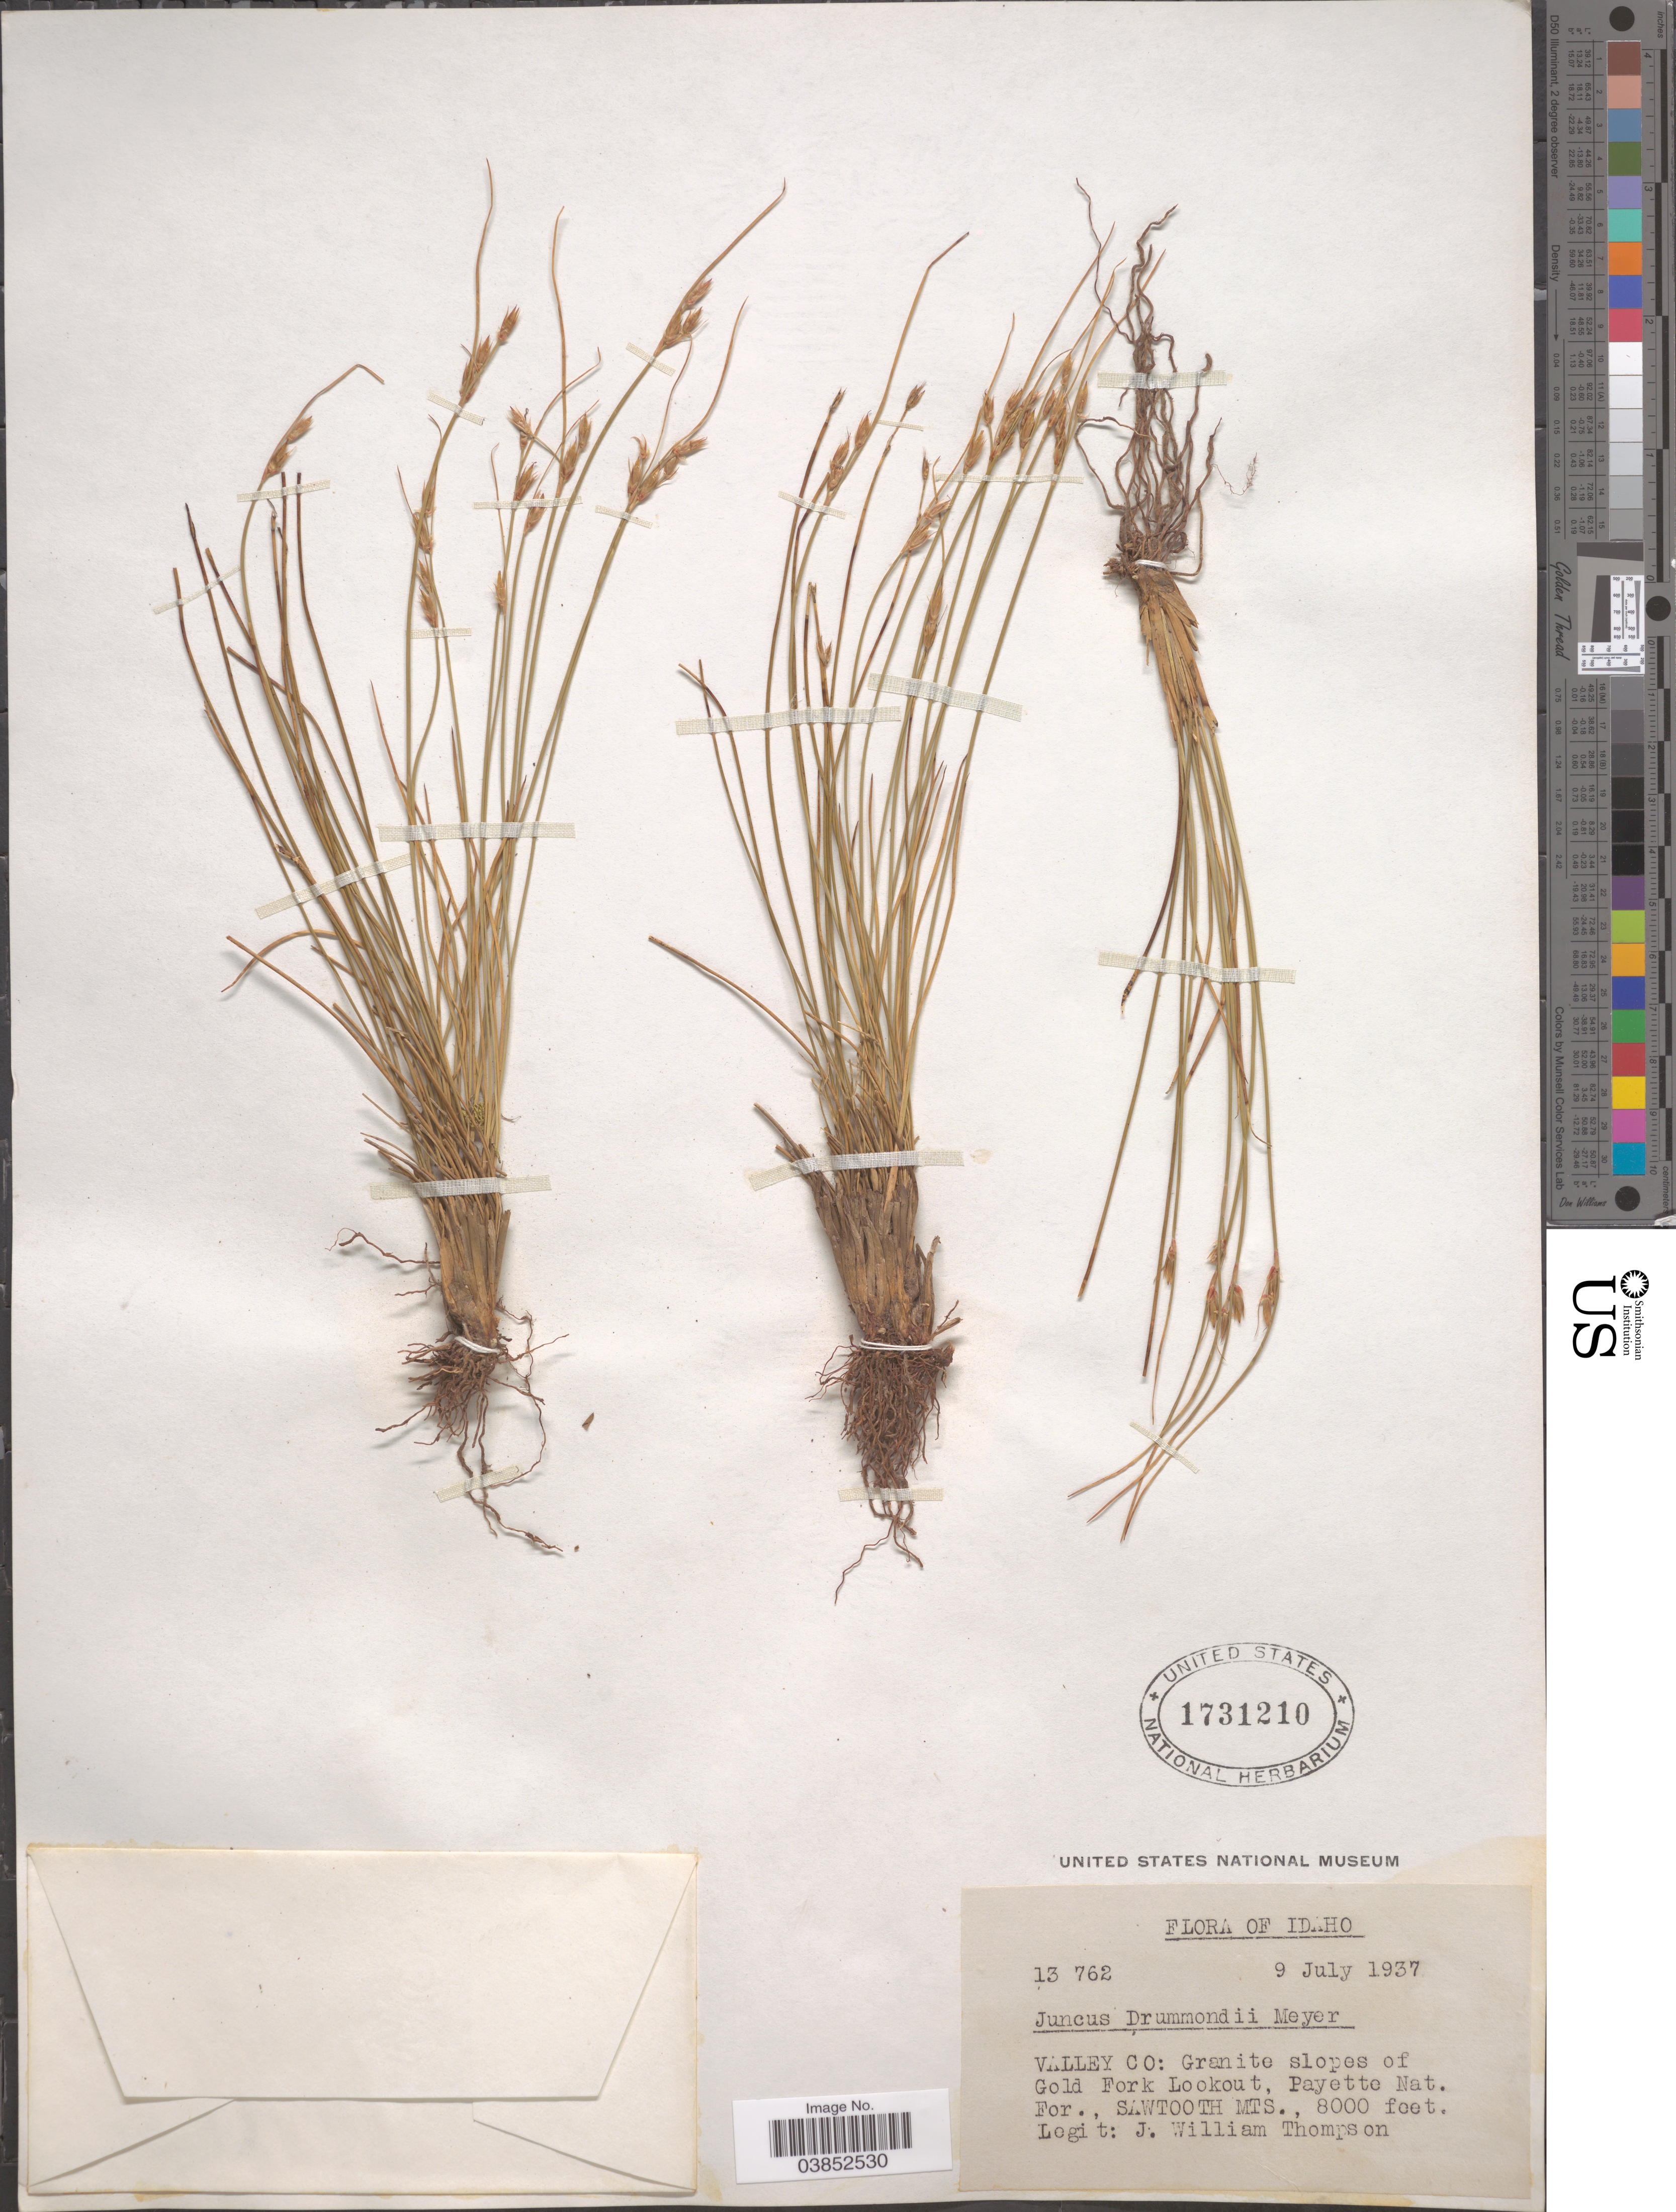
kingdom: Plantae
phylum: Tracheophyta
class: Liliopsida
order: Poales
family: Juncaceae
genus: Juncus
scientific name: Juncus drummondii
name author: E. Mey.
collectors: J. W. Thompson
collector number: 13762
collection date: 1937-07-09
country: United States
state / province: Idaho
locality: Valley Co: Granite slopes of Gold Fork Lookout, Payette Nat. For., Sawtooth Mts.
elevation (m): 2438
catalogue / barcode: US 1731210